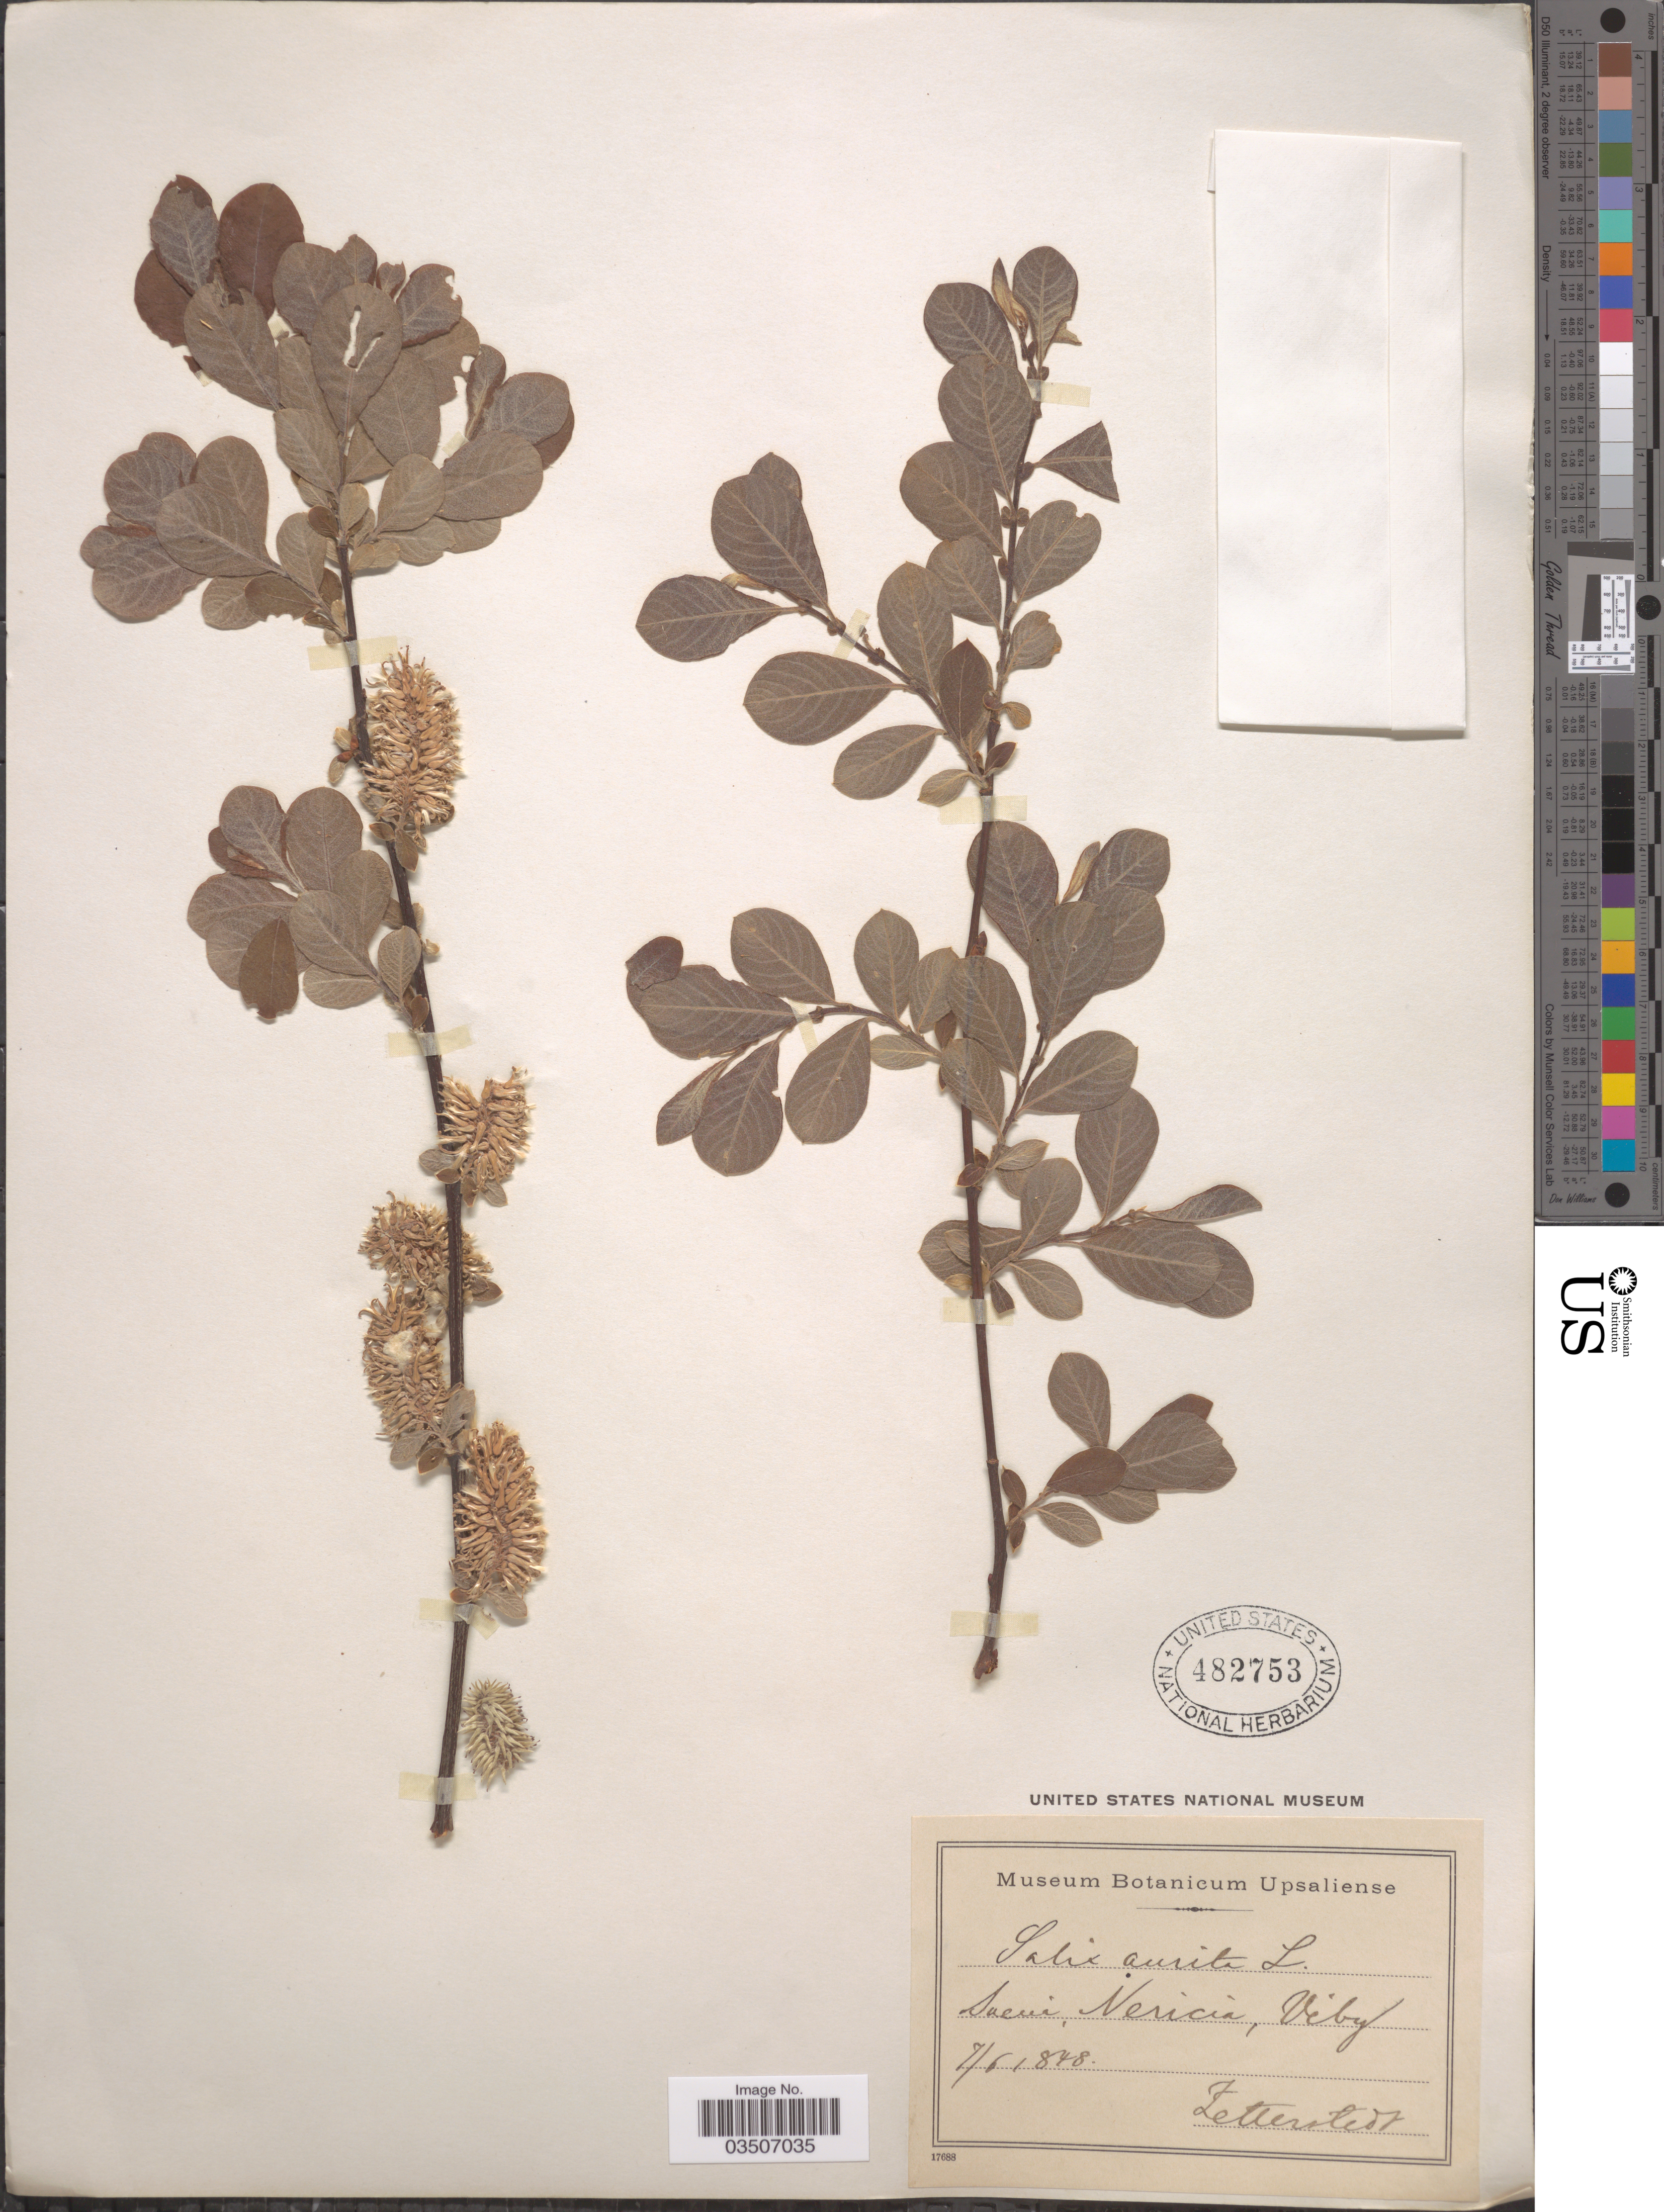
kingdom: Plantae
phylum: Tracheophyta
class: Magnoliopsida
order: Malpighiales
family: Salicaceae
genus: Salix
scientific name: Salix aurita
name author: L.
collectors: Zetterstedt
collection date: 1848-06-07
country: Sweden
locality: Suecia, Nericia, Veby.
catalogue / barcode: US 482753